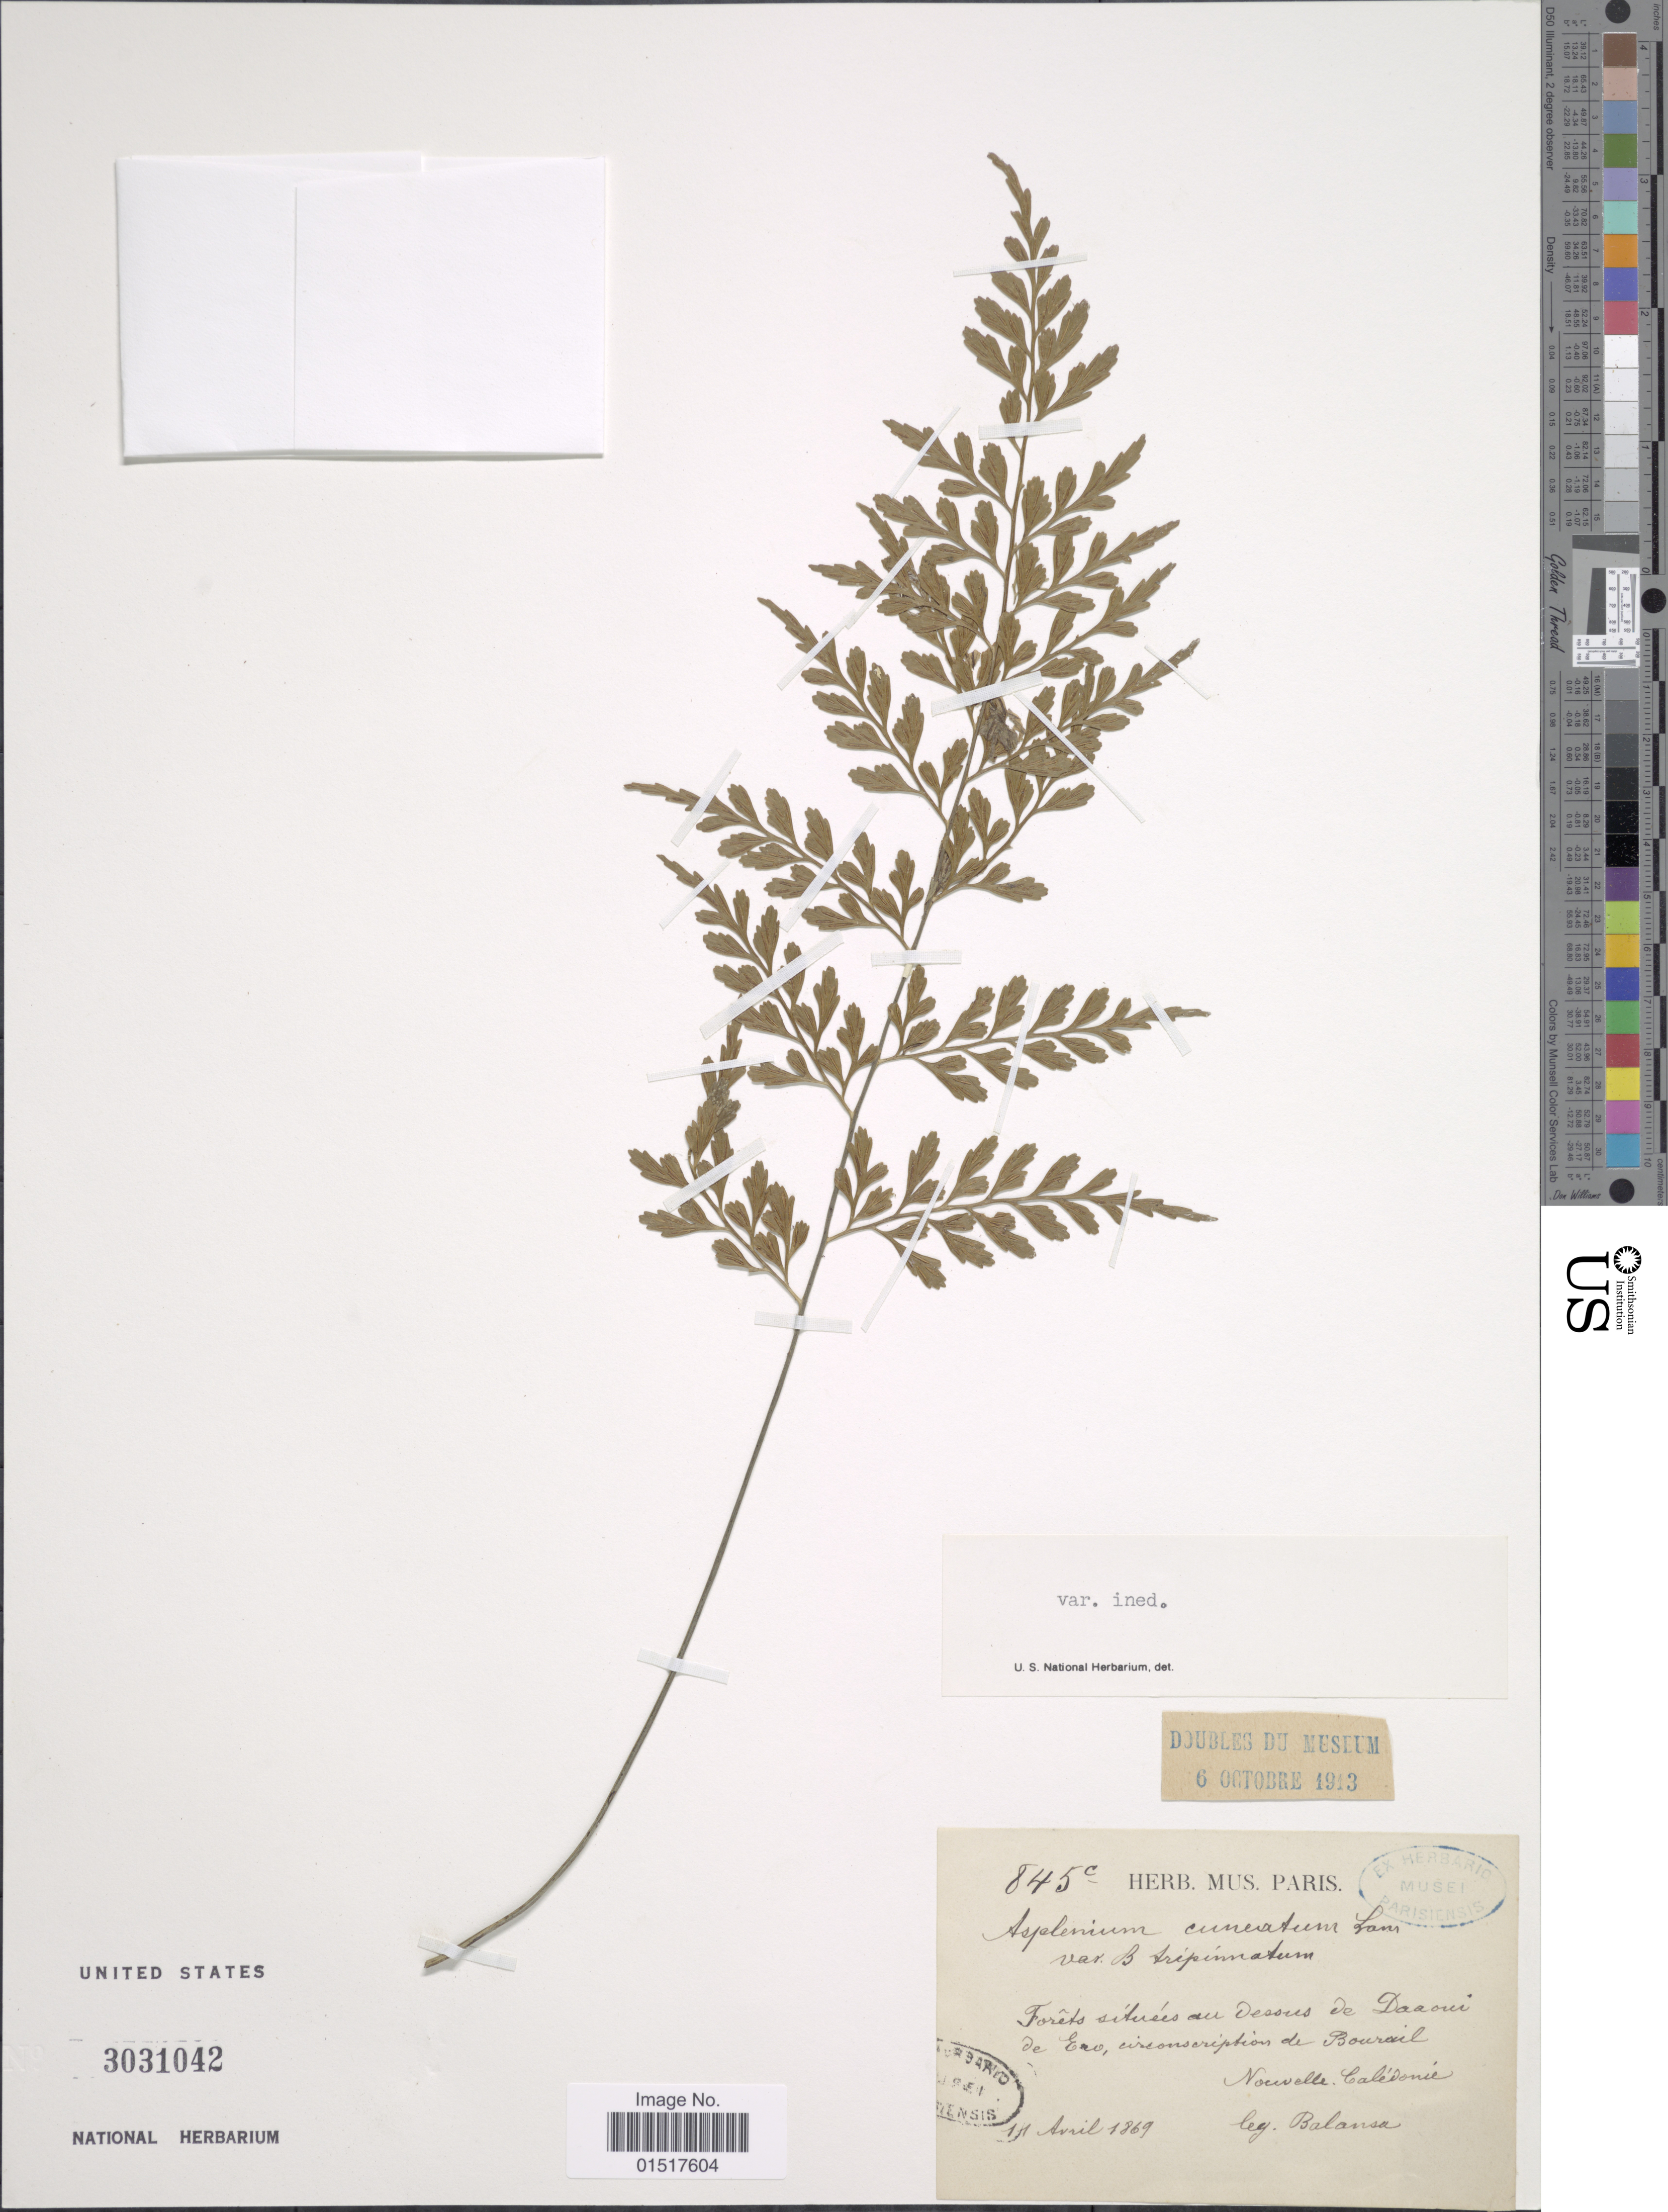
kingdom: Plantae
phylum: Tracheophyta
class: Polypodiopsida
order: Polypodiales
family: Aspleniaceae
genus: Asplenium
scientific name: Asplenium cuneatum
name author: Lam.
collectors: -. Balansa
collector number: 845c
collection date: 1869-04-11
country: New Caledonia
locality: Forêts sítusées du Dessus de Daaoui de Eao, circonsariptiom de Bourail. [interpreted]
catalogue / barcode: US 3031042